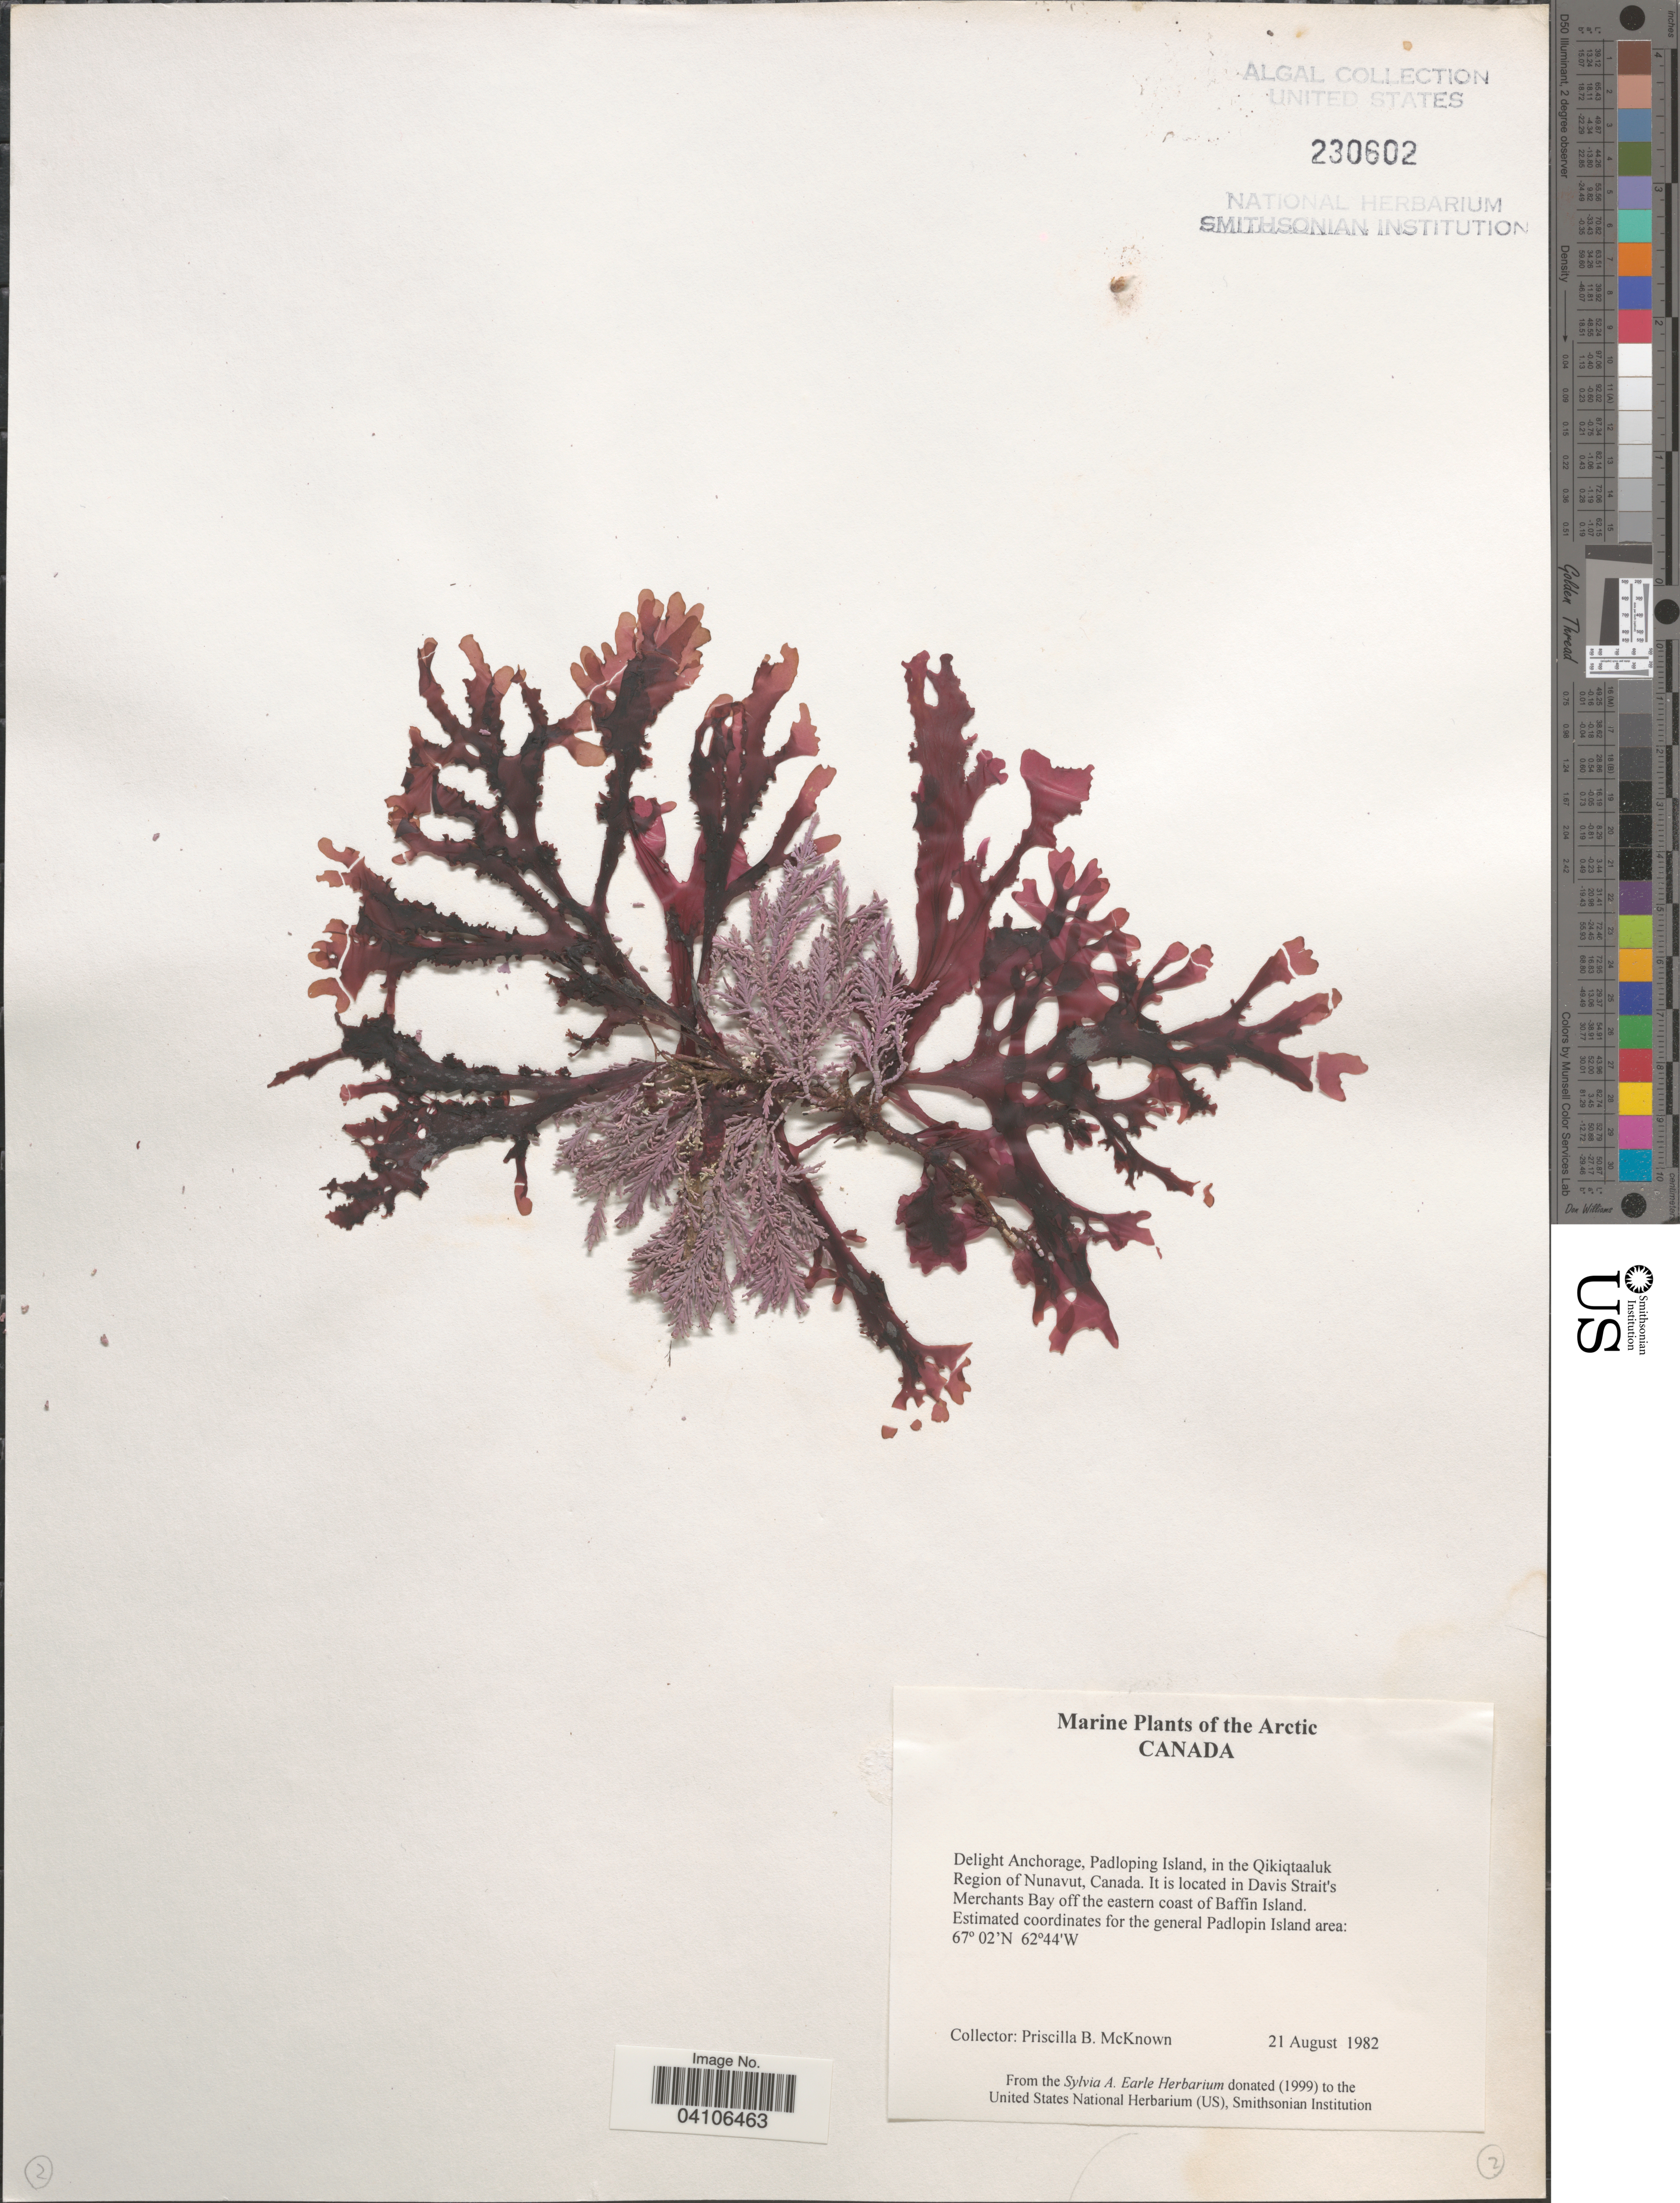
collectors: P. McKnown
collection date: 1982-08-21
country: Canada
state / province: Nunavut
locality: The Arctic Canada. Delight Anchorage, Padloping Island, in the Qikiqtaaluk Region of Nunavut. It is located in Davis Strait's Merchants Bay off the eastern coast of Baffin Island.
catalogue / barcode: US 230602